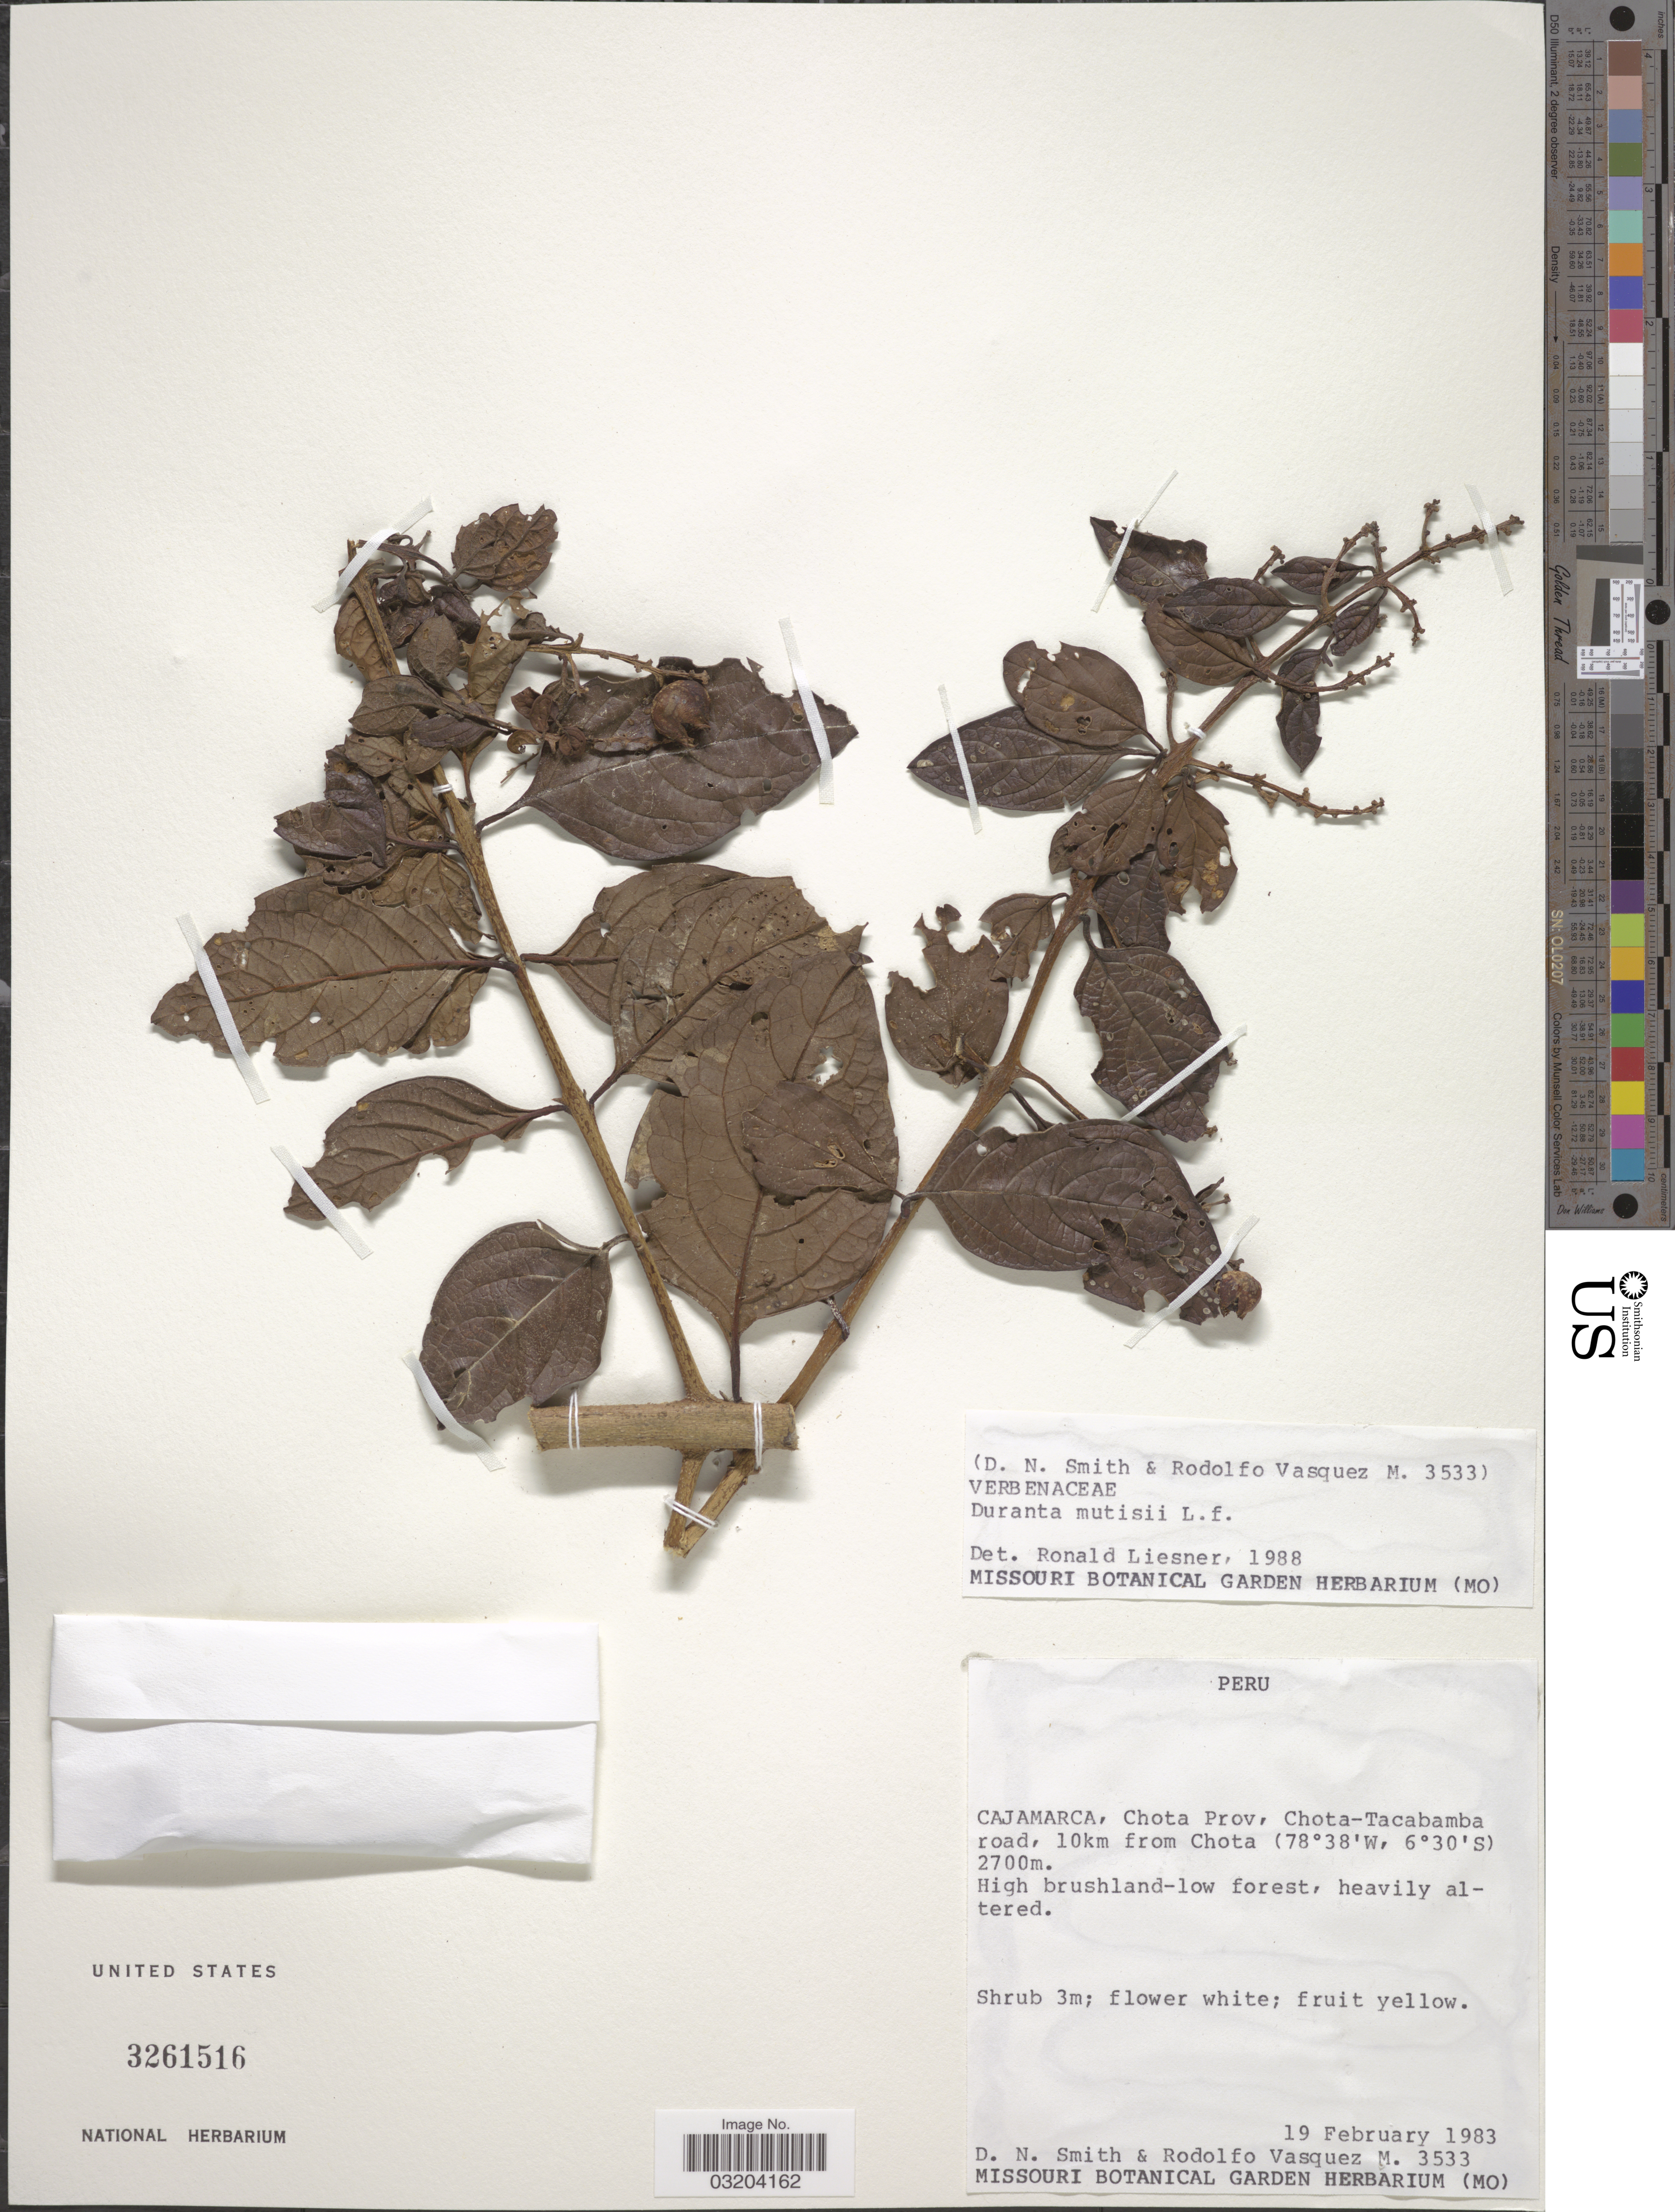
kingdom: Plantae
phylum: Tracheophyta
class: Magnoliopsida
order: Lamiales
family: Verbenaceae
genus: Duranta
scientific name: Duranta sp.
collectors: D. Smith & R. Vásquez M.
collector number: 3533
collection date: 1983-02-19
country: Peru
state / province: Cajamarca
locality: Chota Prov, Chota-Tacabamba road, 10km from Chota.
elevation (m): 2700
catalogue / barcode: US 3261516